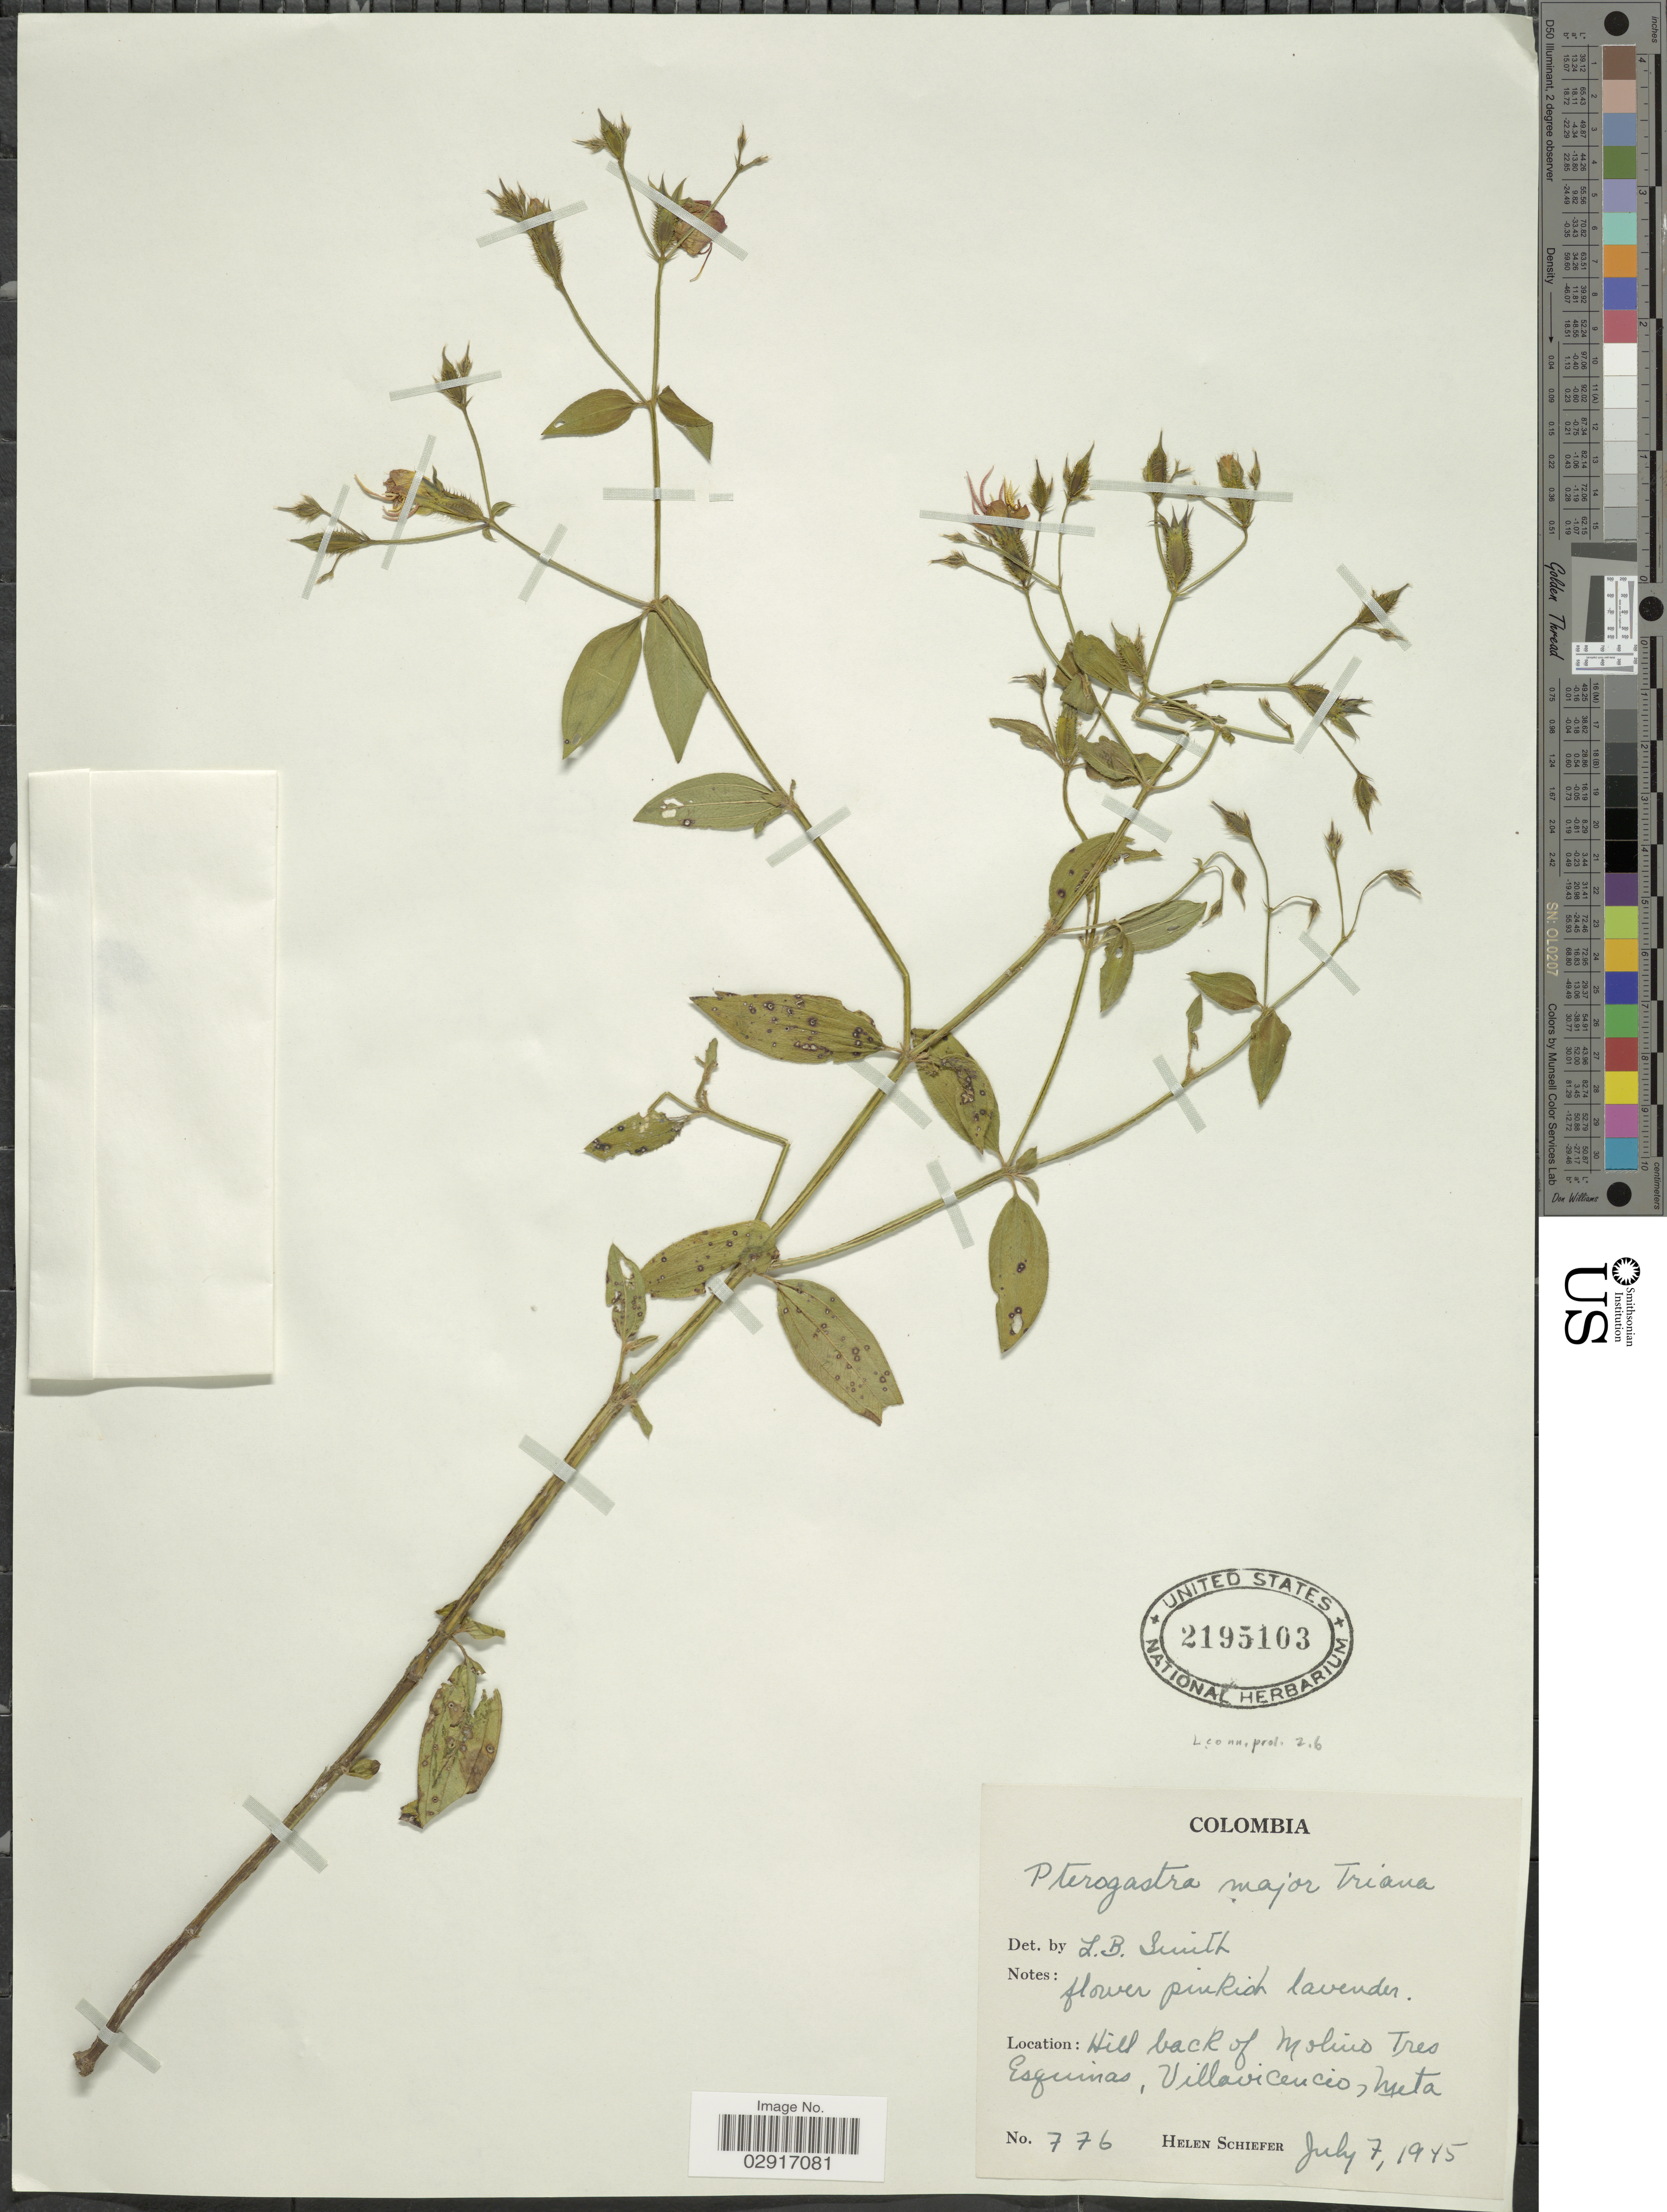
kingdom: Plantae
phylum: Tracheophyta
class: Magnoliopsida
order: Myrtales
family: Melastomataceae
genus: Pterogastra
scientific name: Pterogastra divaricata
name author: (Bonpl.) Naudin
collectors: H. Schiefer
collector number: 776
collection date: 1945-07-07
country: Colombia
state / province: Meta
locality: Hill back of Molino Tres Esquinas, Villavicencio.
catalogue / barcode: US 2195103